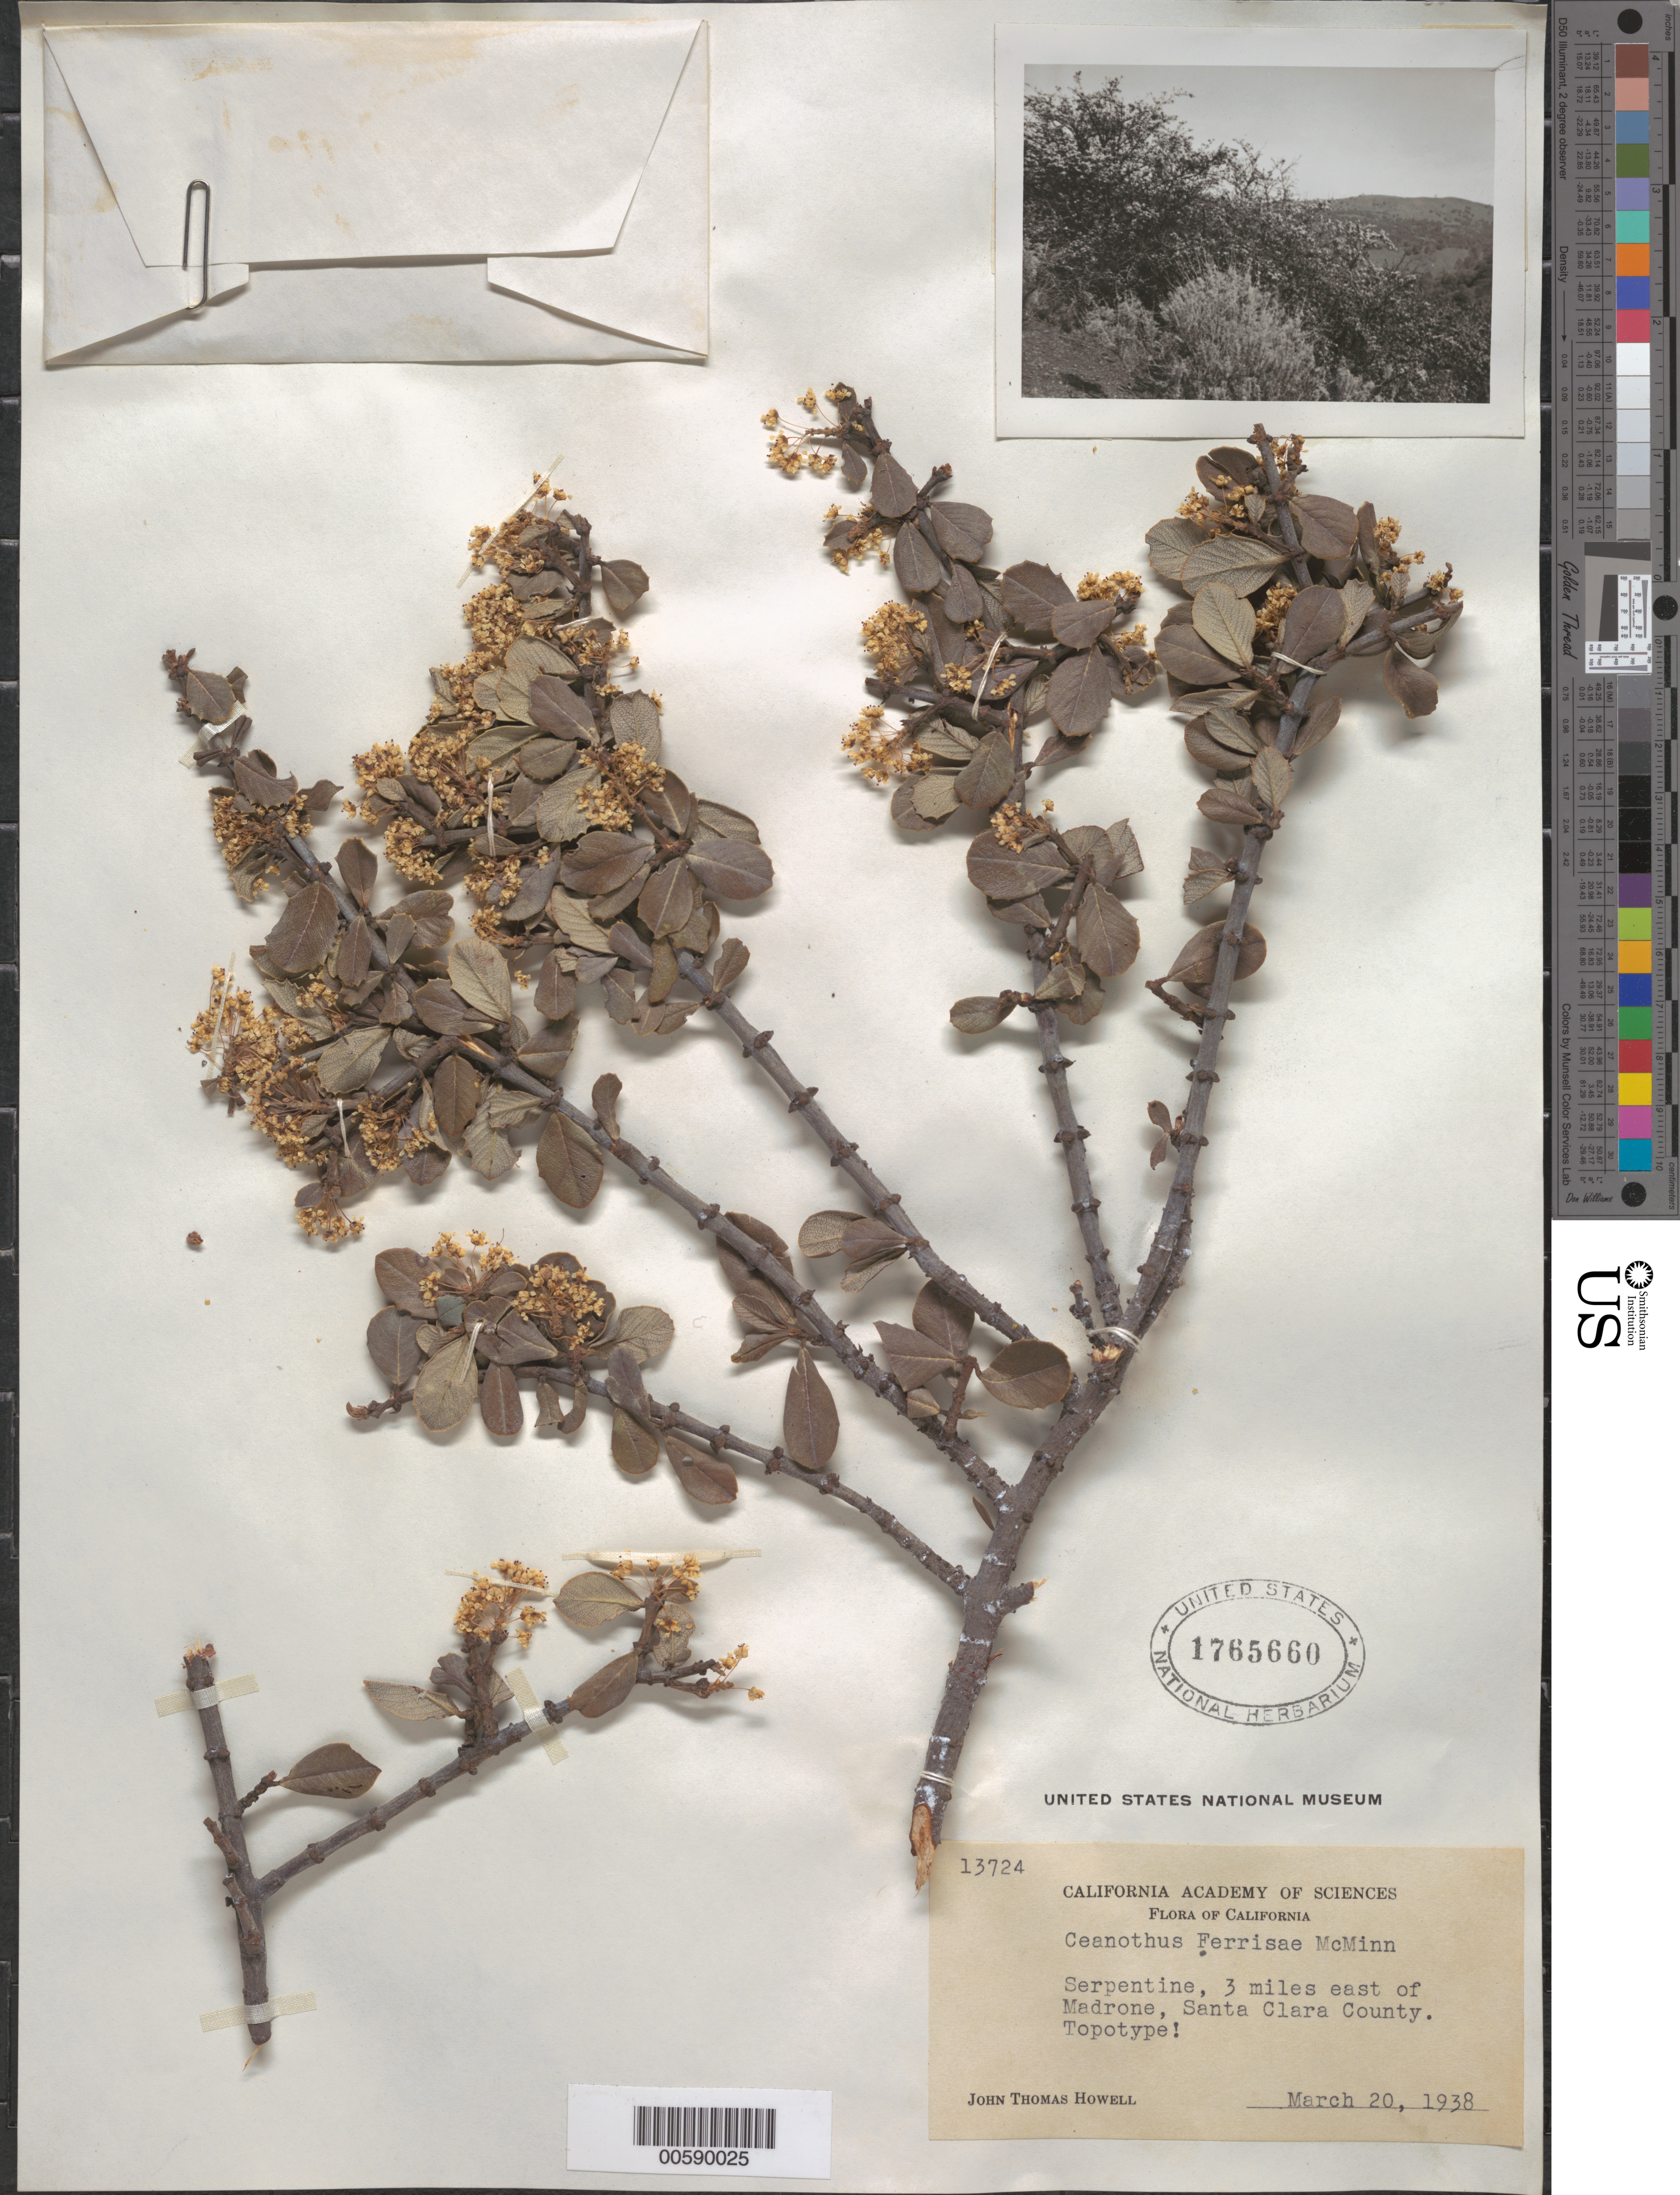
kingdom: Plantae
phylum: Tracheophyta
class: Magnoliopsida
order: Rosales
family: Rhamnaceae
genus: Ceanothus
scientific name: Ceanothus ferrisae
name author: McMinn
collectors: J. T. Howell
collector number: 13724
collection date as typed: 20 Mar 1938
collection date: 1938-03-20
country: United States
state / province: California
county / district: Santa Clara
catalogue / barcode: US 1765660